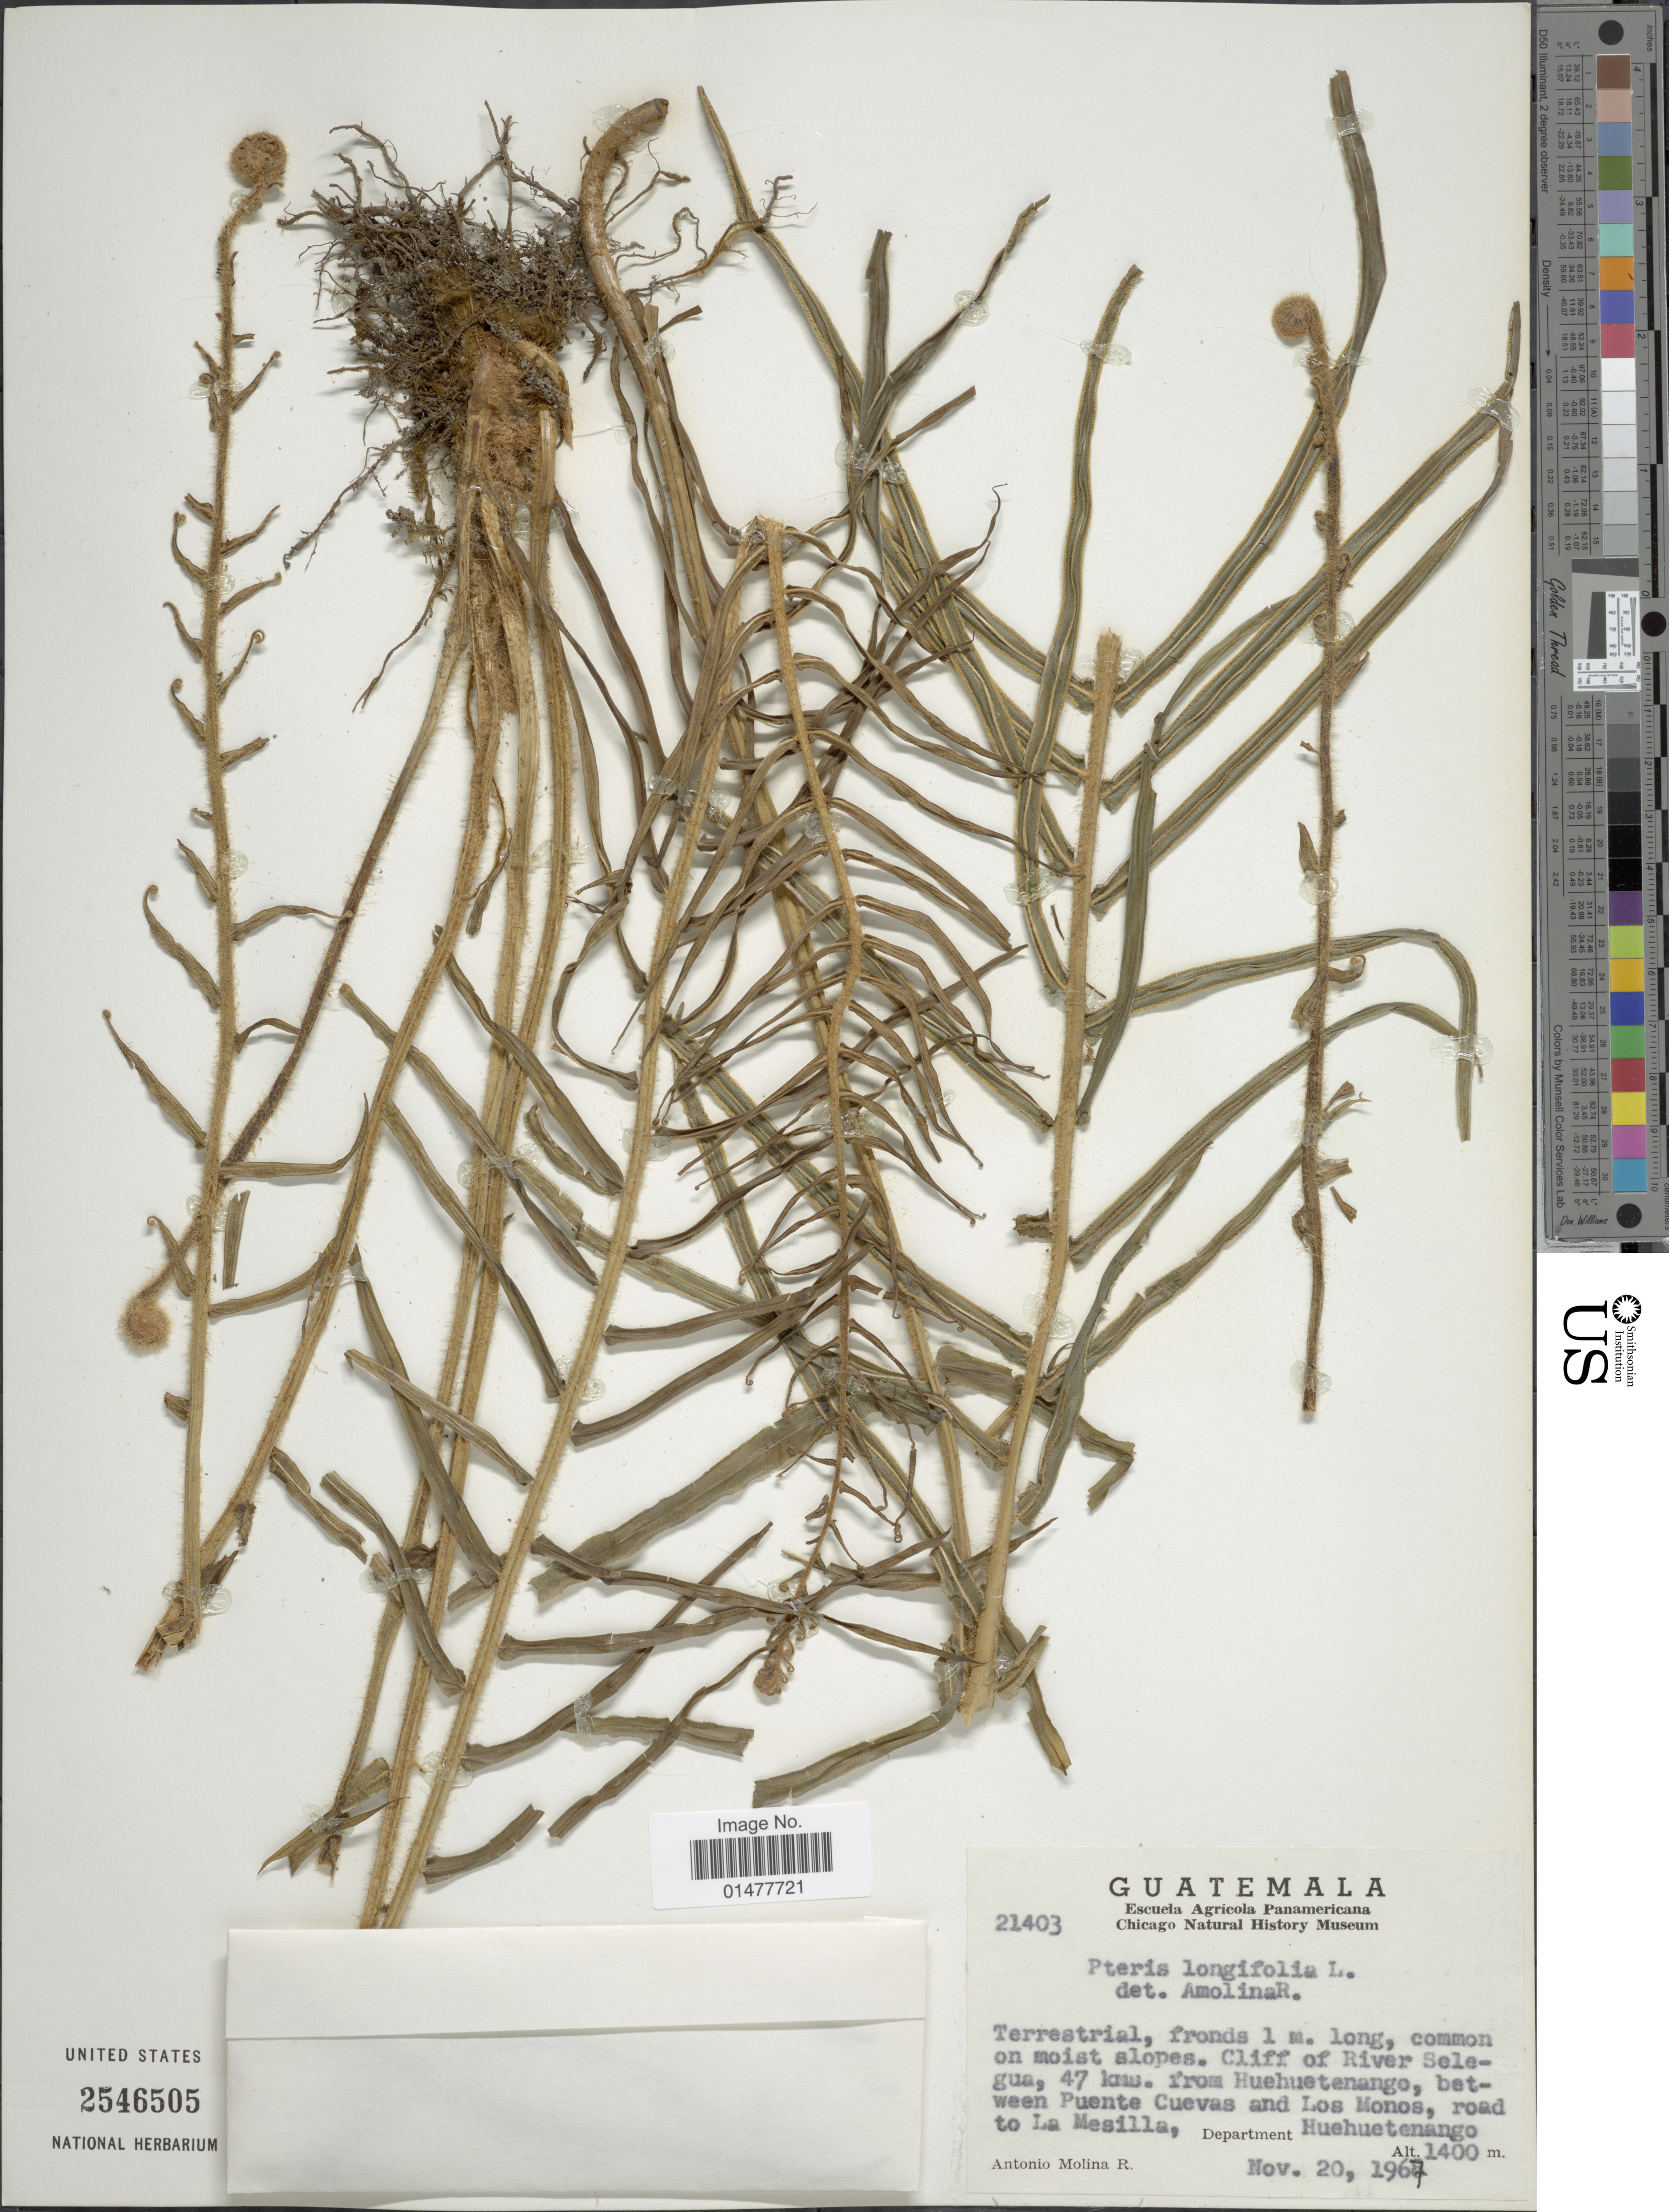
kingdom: Plantae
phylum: Tracheophyta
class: Polypodiopsida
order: Polypodiales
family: Pteridaceae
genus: Pteris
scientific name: Pteris longifolia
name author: L.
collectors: A. Molina R.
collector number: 21403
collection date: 1967-11-20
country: Guatemala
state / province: Huehuetenango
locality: Cliff of River Selegua, 47 kms. from Huehuetenango, between Puente Cuevas and Los Monos, road to La Mesilla.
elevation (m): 1400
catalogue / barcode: US 2546505